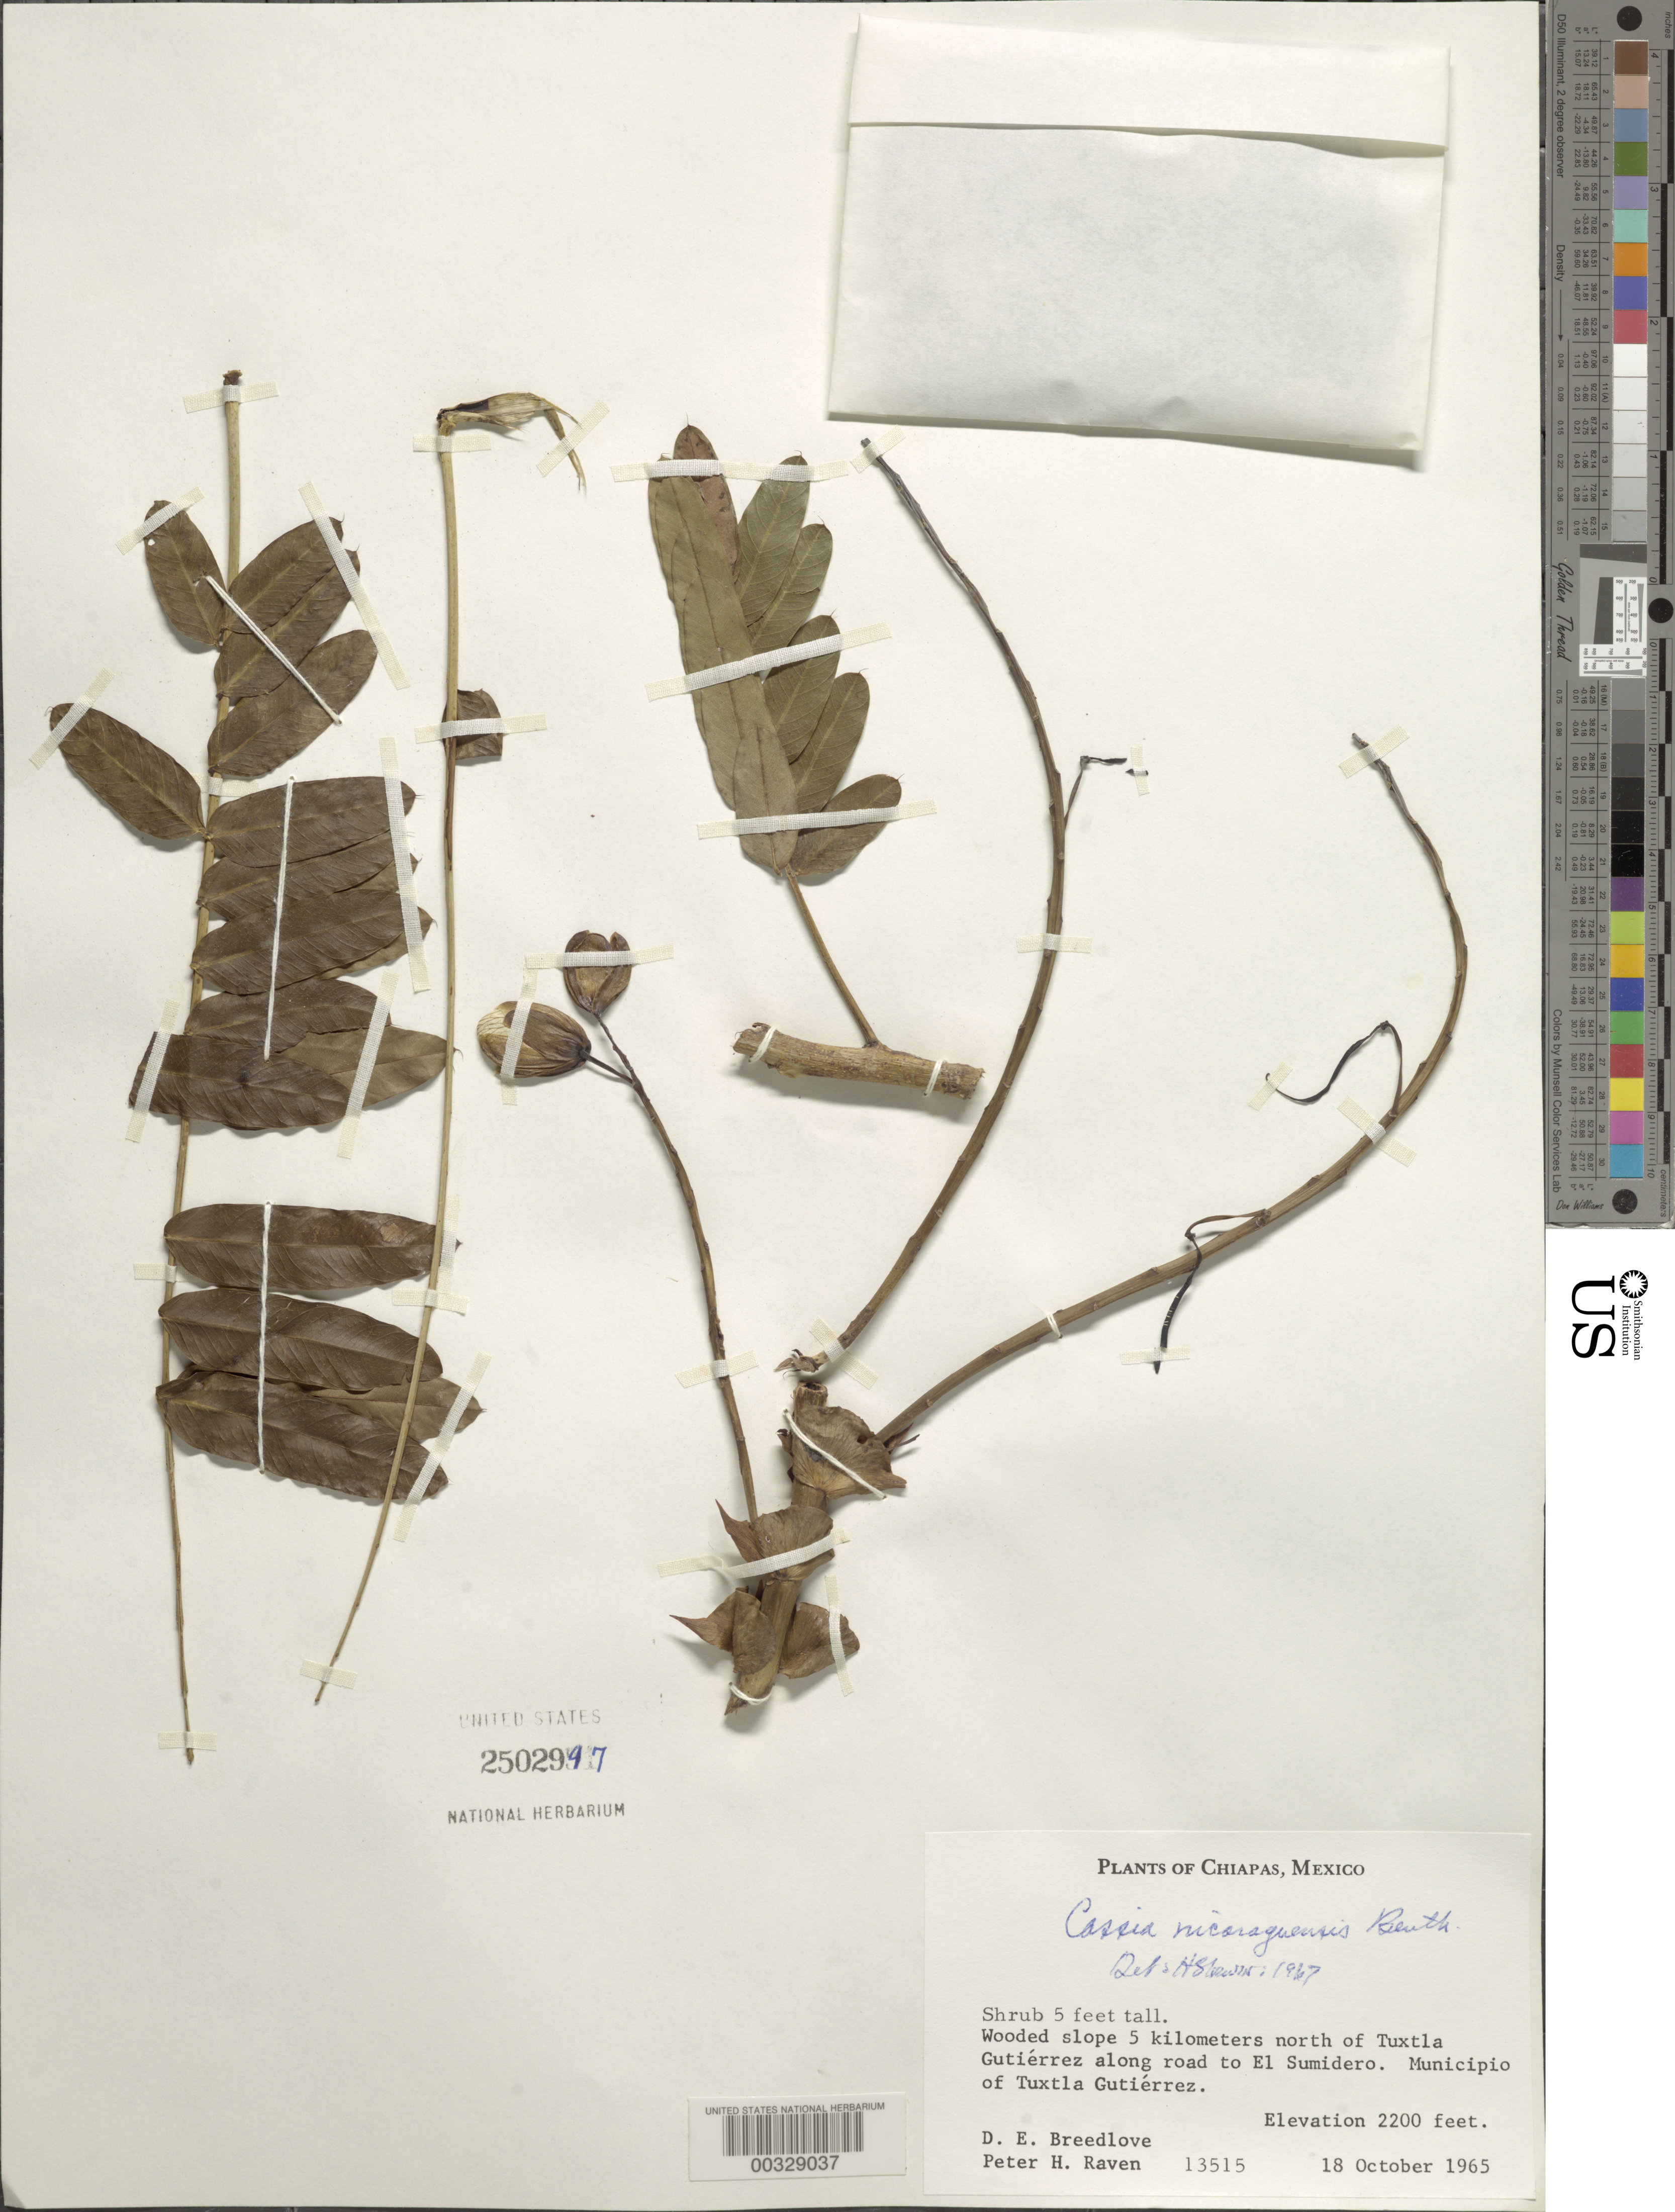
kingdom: Plantae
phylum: Tracheophyta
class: Magnoliopsida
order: Fabales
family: Fabaceae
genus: Senna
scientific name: Senna nicaraguensis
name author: (Benth.) H.S. Irwin & Barneby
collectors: D. E. Breedlove & P. H. Raven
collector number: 13515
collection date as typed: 18 Oct 1965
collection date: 1965-10-18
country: Mexico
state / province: Chiapas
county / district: Tuxtla Gutiérrez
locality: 5 km N of Tuxtla Gutiérrez along rd to El Sumidero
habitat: Wooded slope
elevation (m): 671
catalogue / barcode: US 2502947